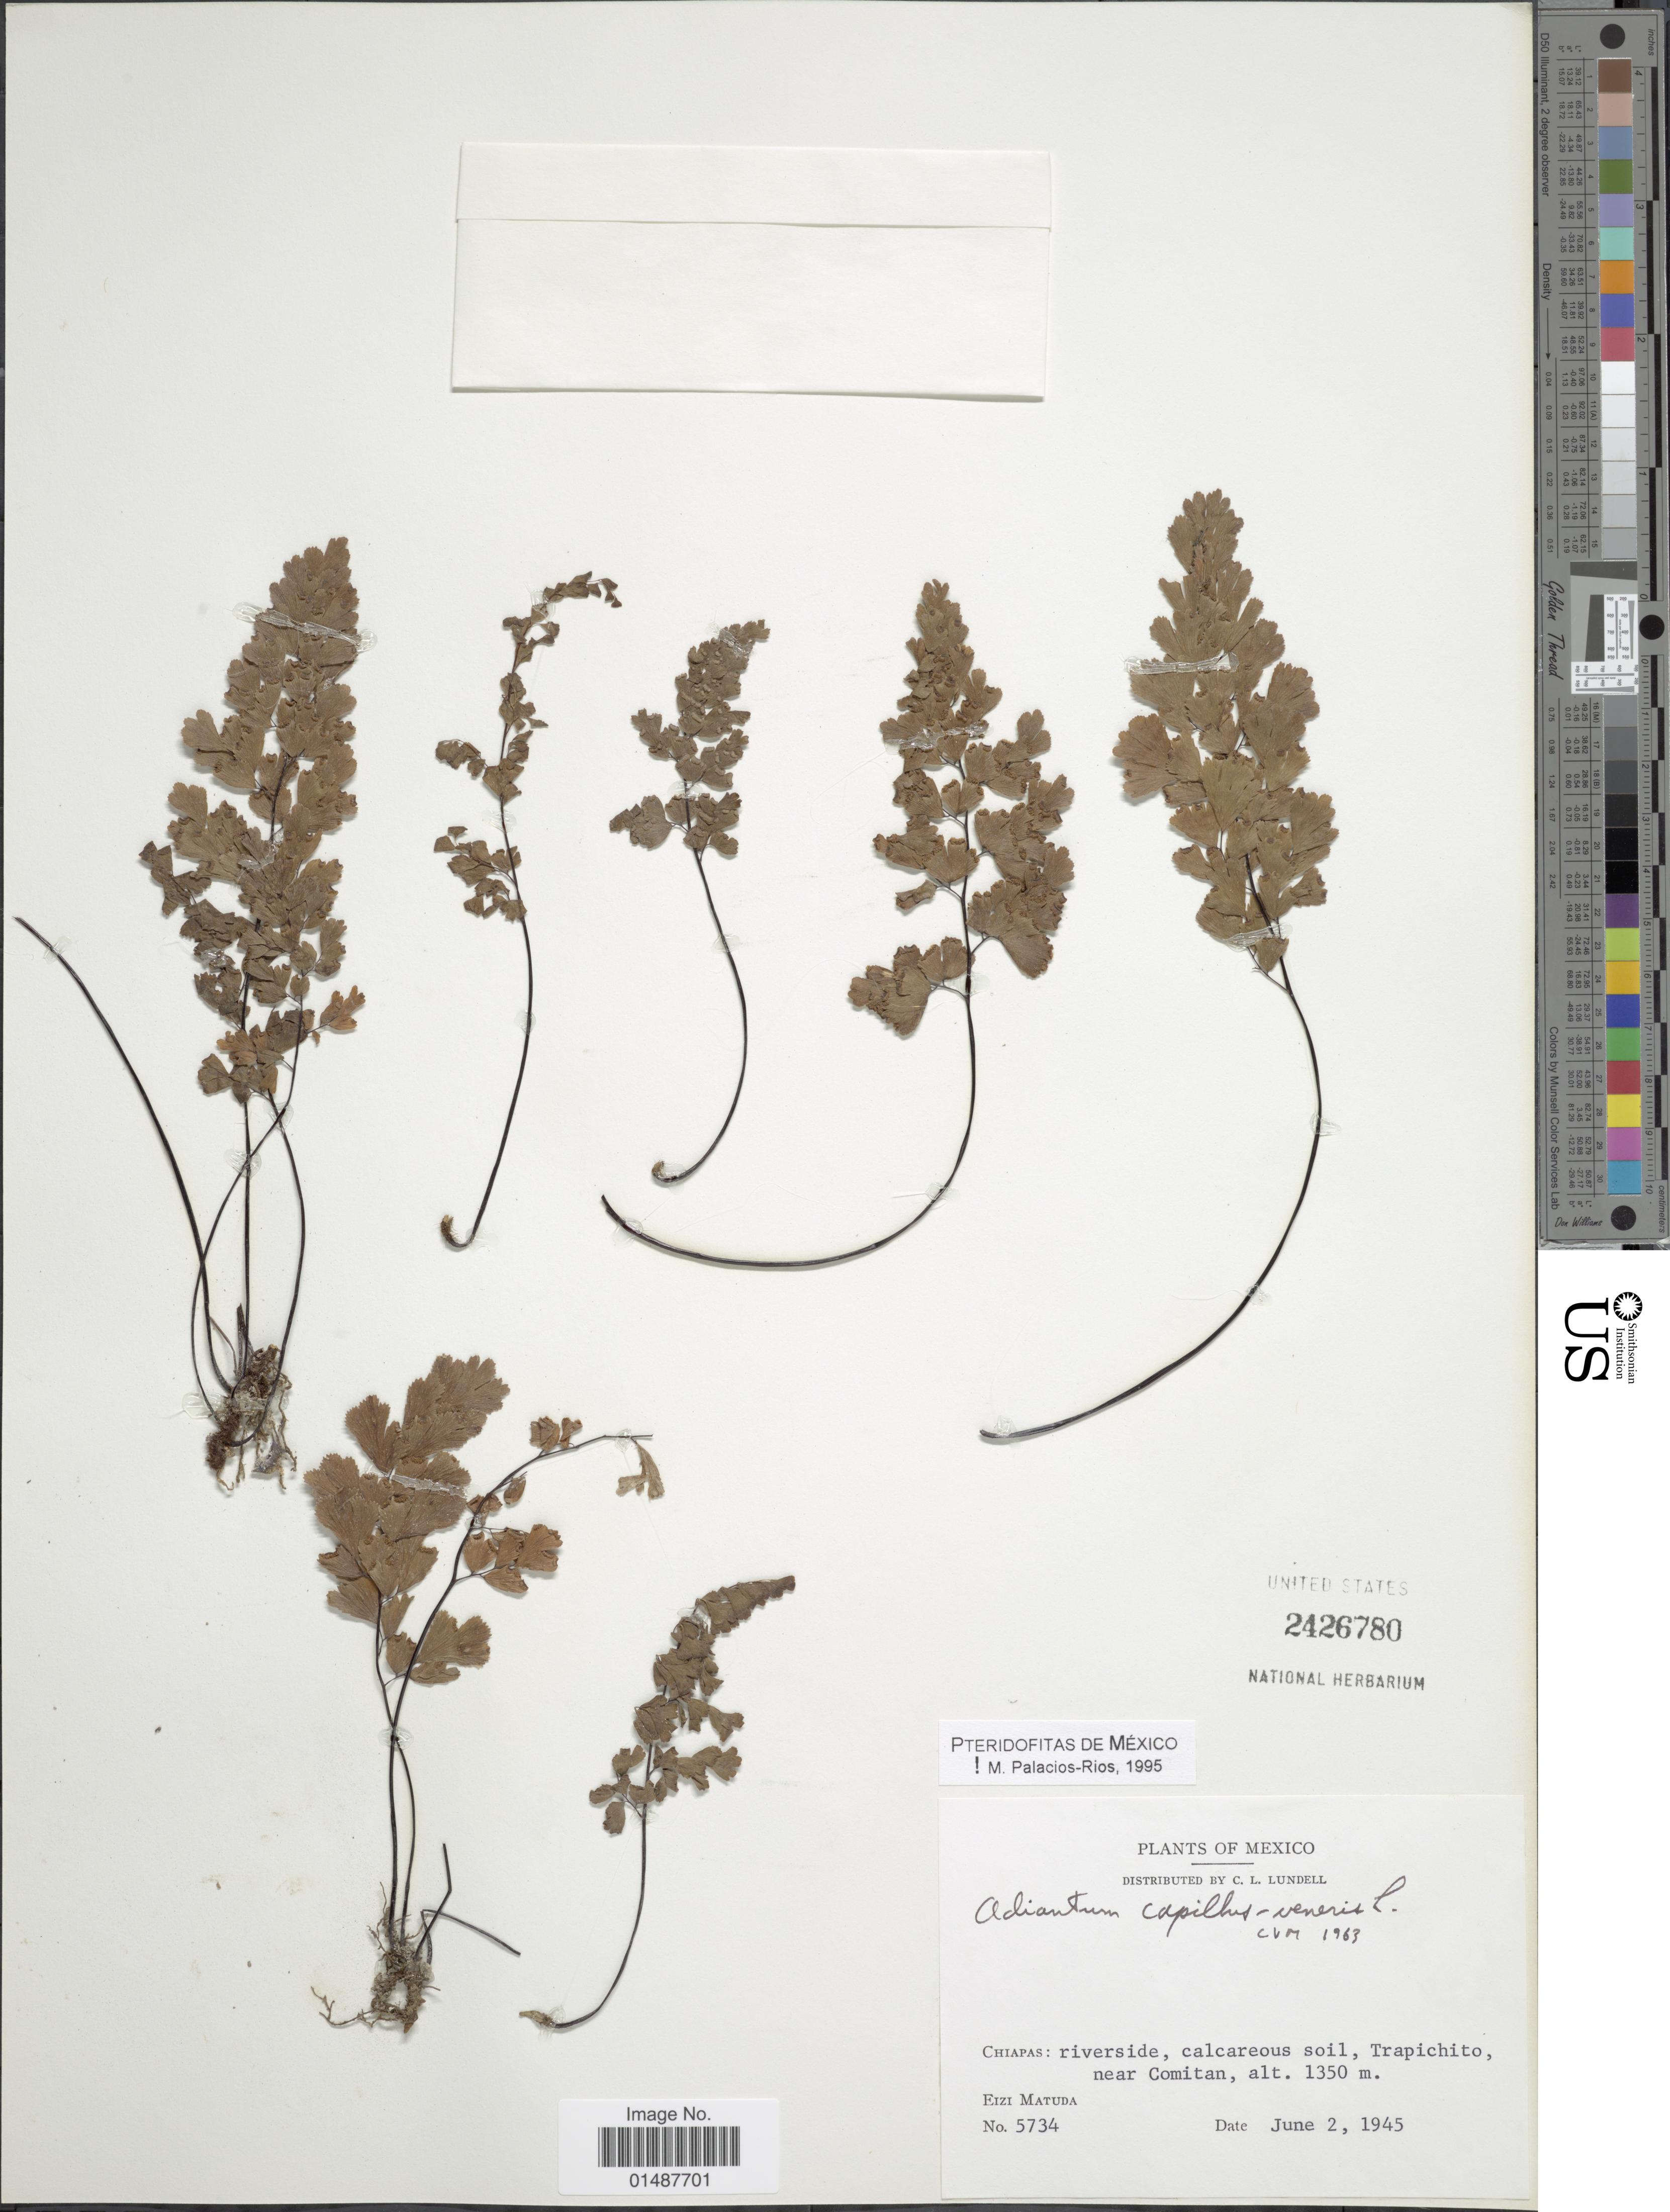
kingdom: Plantae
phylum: Tracheophyta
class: Polypodiopsida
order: Polypodiales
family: Pteridaceae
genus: Adiantum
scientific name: Adiantum capillus-veneris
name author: L.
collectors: E. Matuda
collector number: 5734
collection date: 1945-06-02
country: Mexico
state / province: Chiapas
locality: Riverside, calcareous soil, Trapichito, near Comitan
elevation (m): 1350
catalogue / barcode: US 2426780